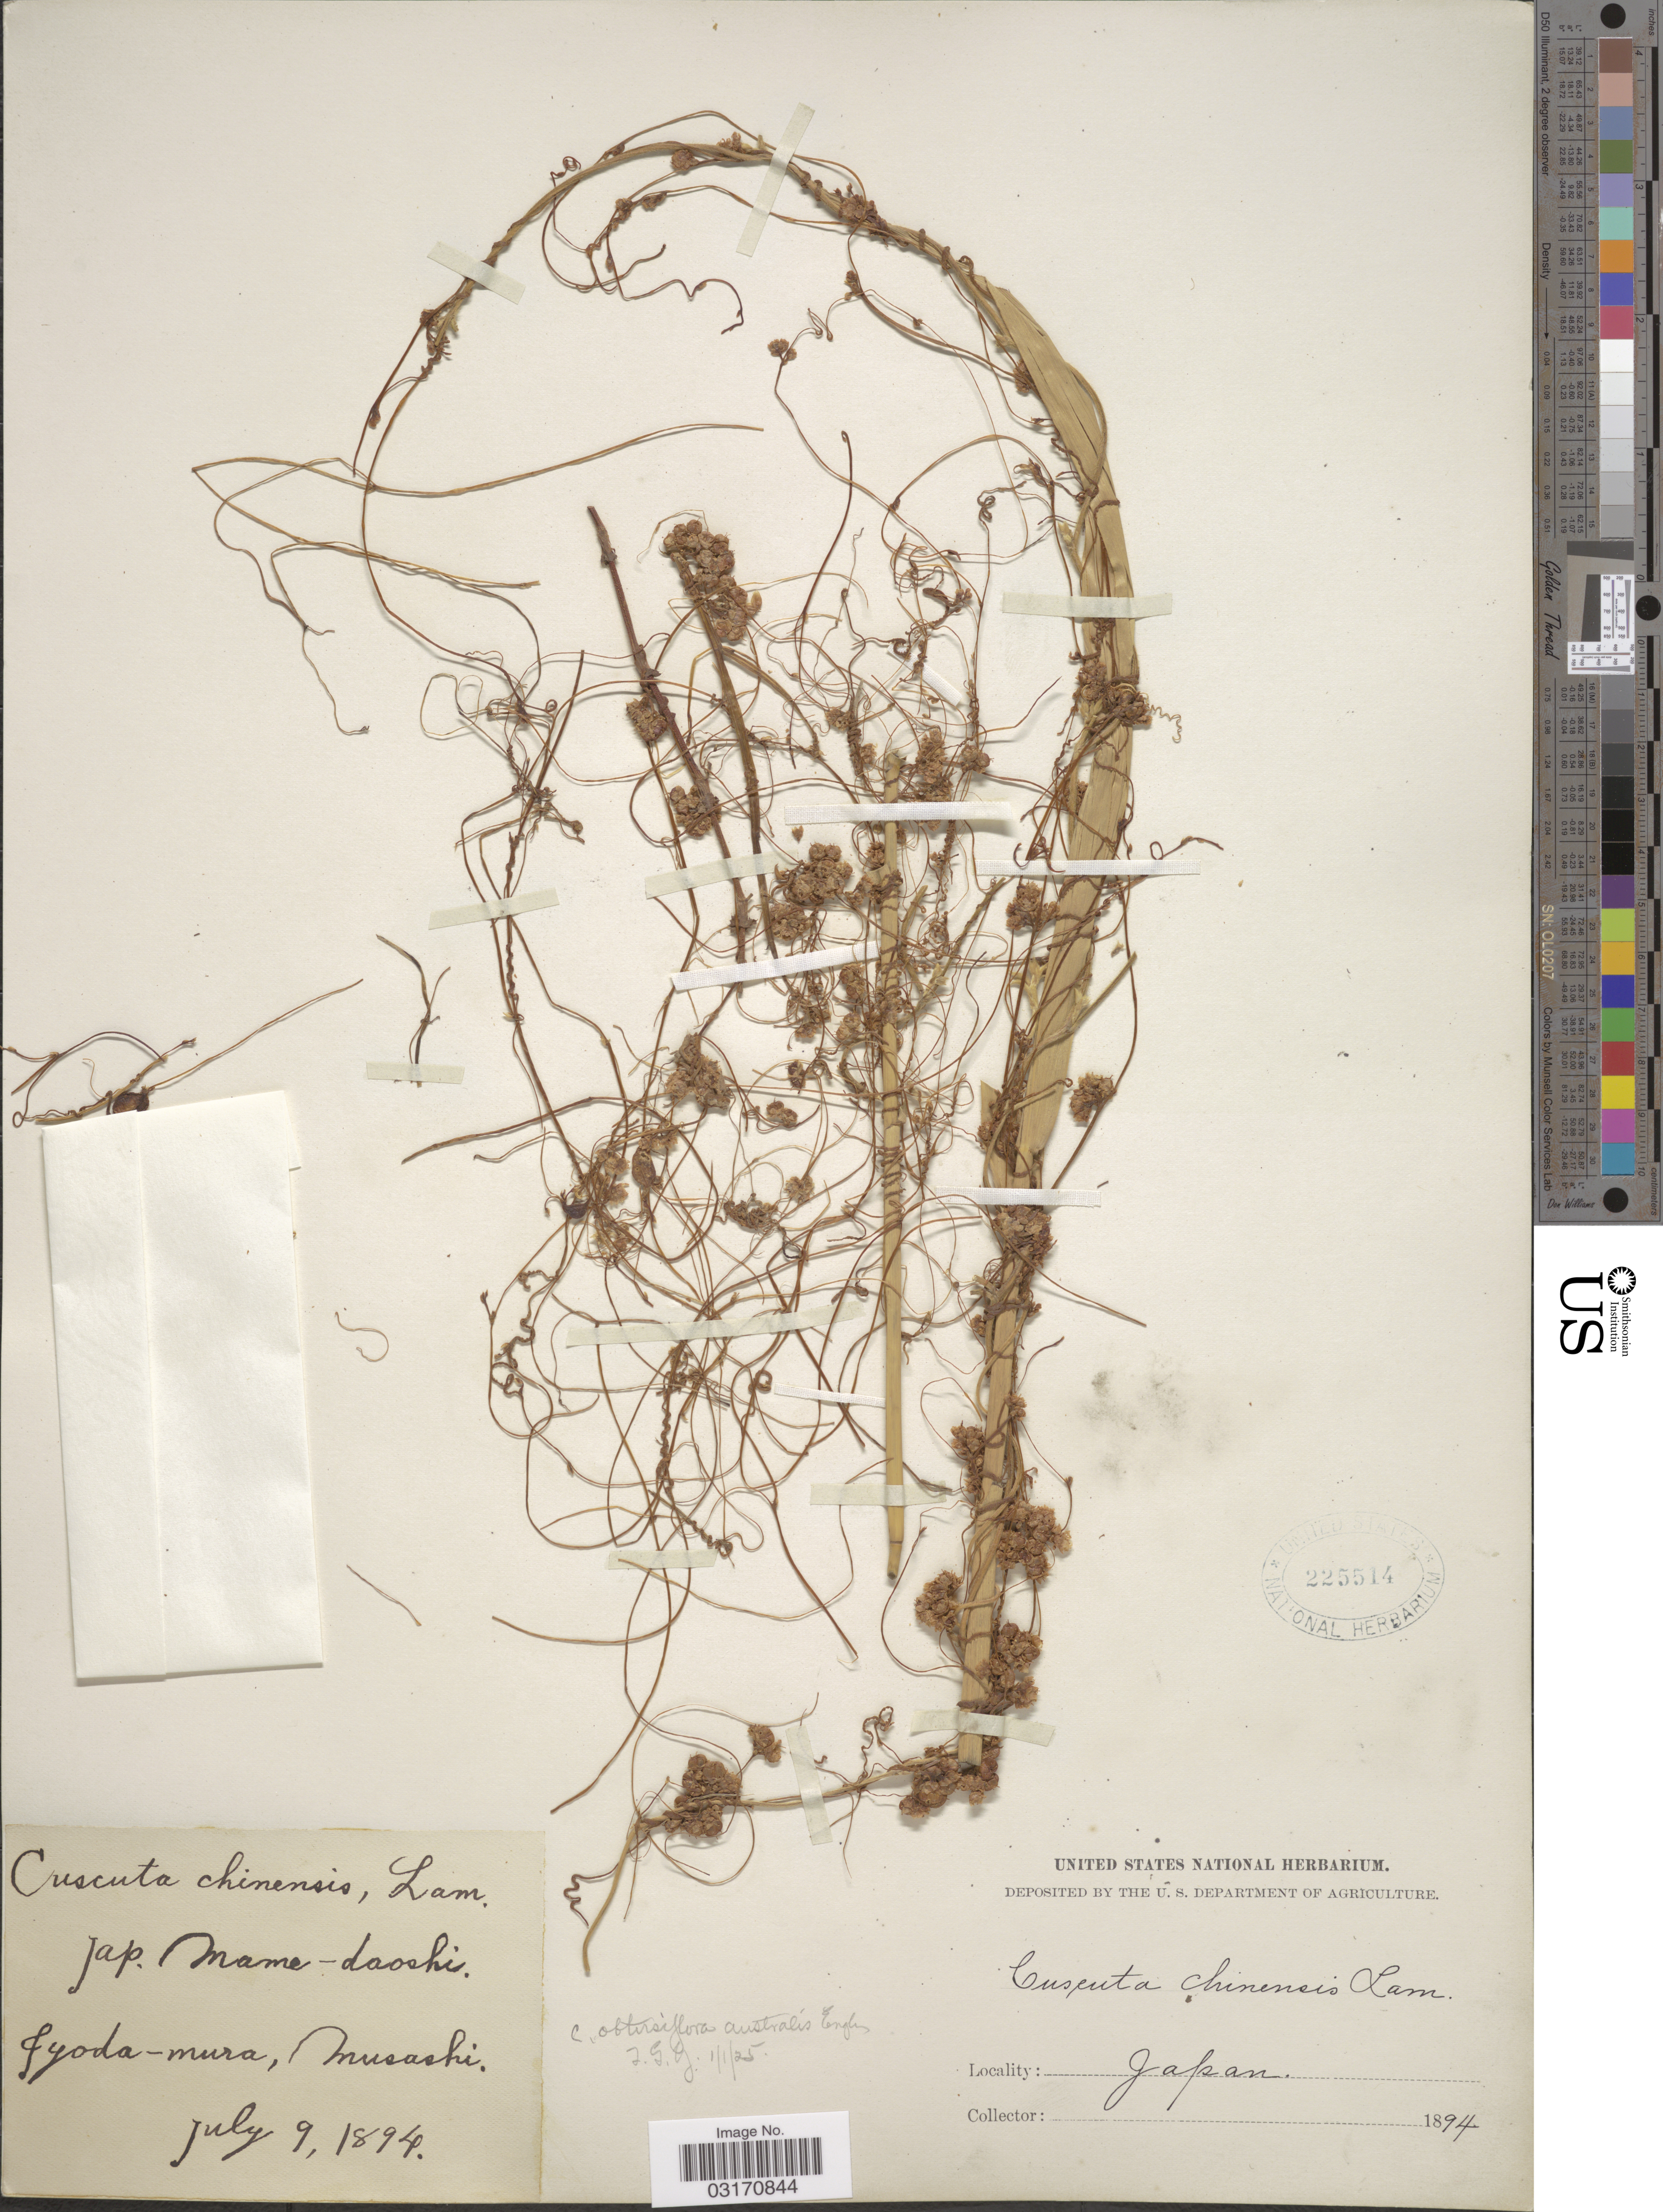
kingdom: Plantae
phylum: Tracheophyta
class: Magnoliopsida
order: Solanales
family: Convolvulaceae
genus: Cuscuta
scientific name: Cuscuta obtusiflora var. australis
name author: (R. Br.) Engelm.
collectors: ex herb. United States National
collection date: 1894-07-09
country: Japan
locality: Iyoda-mura, Musashi.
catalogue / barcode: US 225514